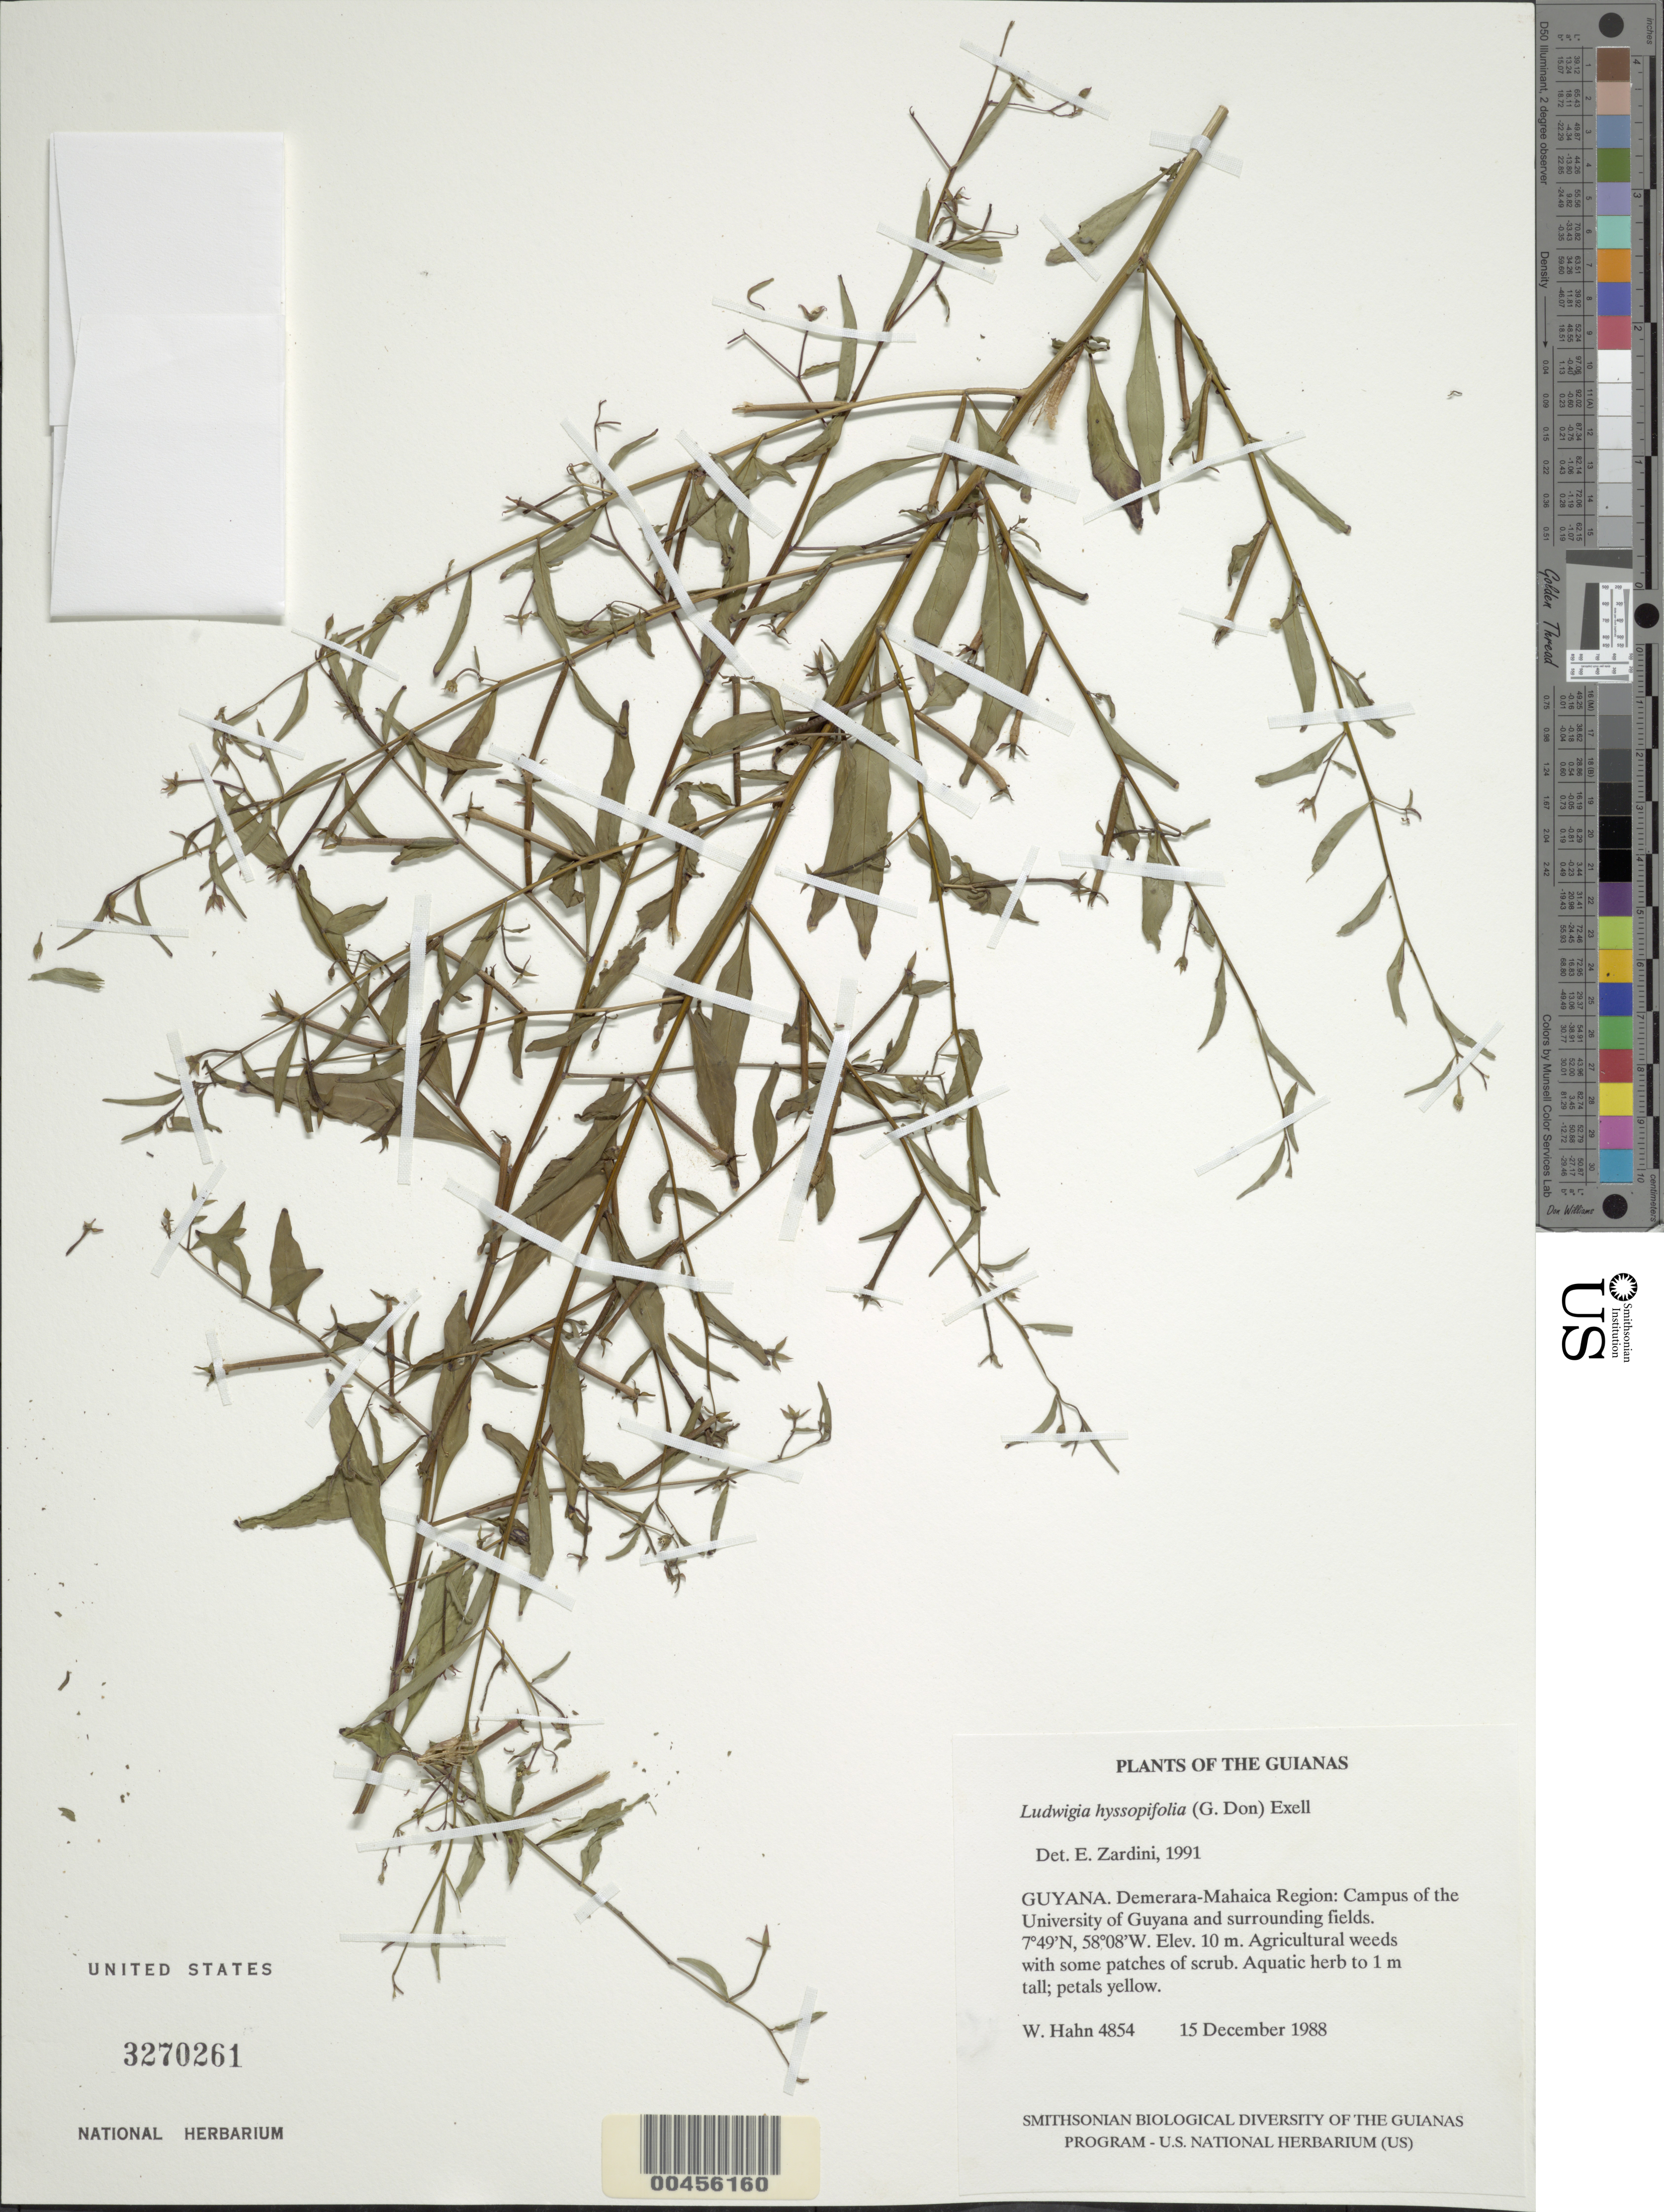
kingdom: Plantae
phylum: Tracheophyta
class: Magnoliopsida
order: Myrtales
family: Onagraceae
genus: Ludwigia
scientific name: Ludwigia hyssopifolia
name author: (G. Don) Exell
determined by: Zardini, E. M.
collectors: W. Hahn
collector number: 4854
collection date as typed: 15 December 1988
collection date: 1988-12-15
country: Guyana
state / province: Demerara-Mahaica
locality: Campus of the University of Guyana and surrounding fields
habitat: Agricultural weeds with some patches of scrub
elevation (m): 10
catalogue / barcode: US 3270261